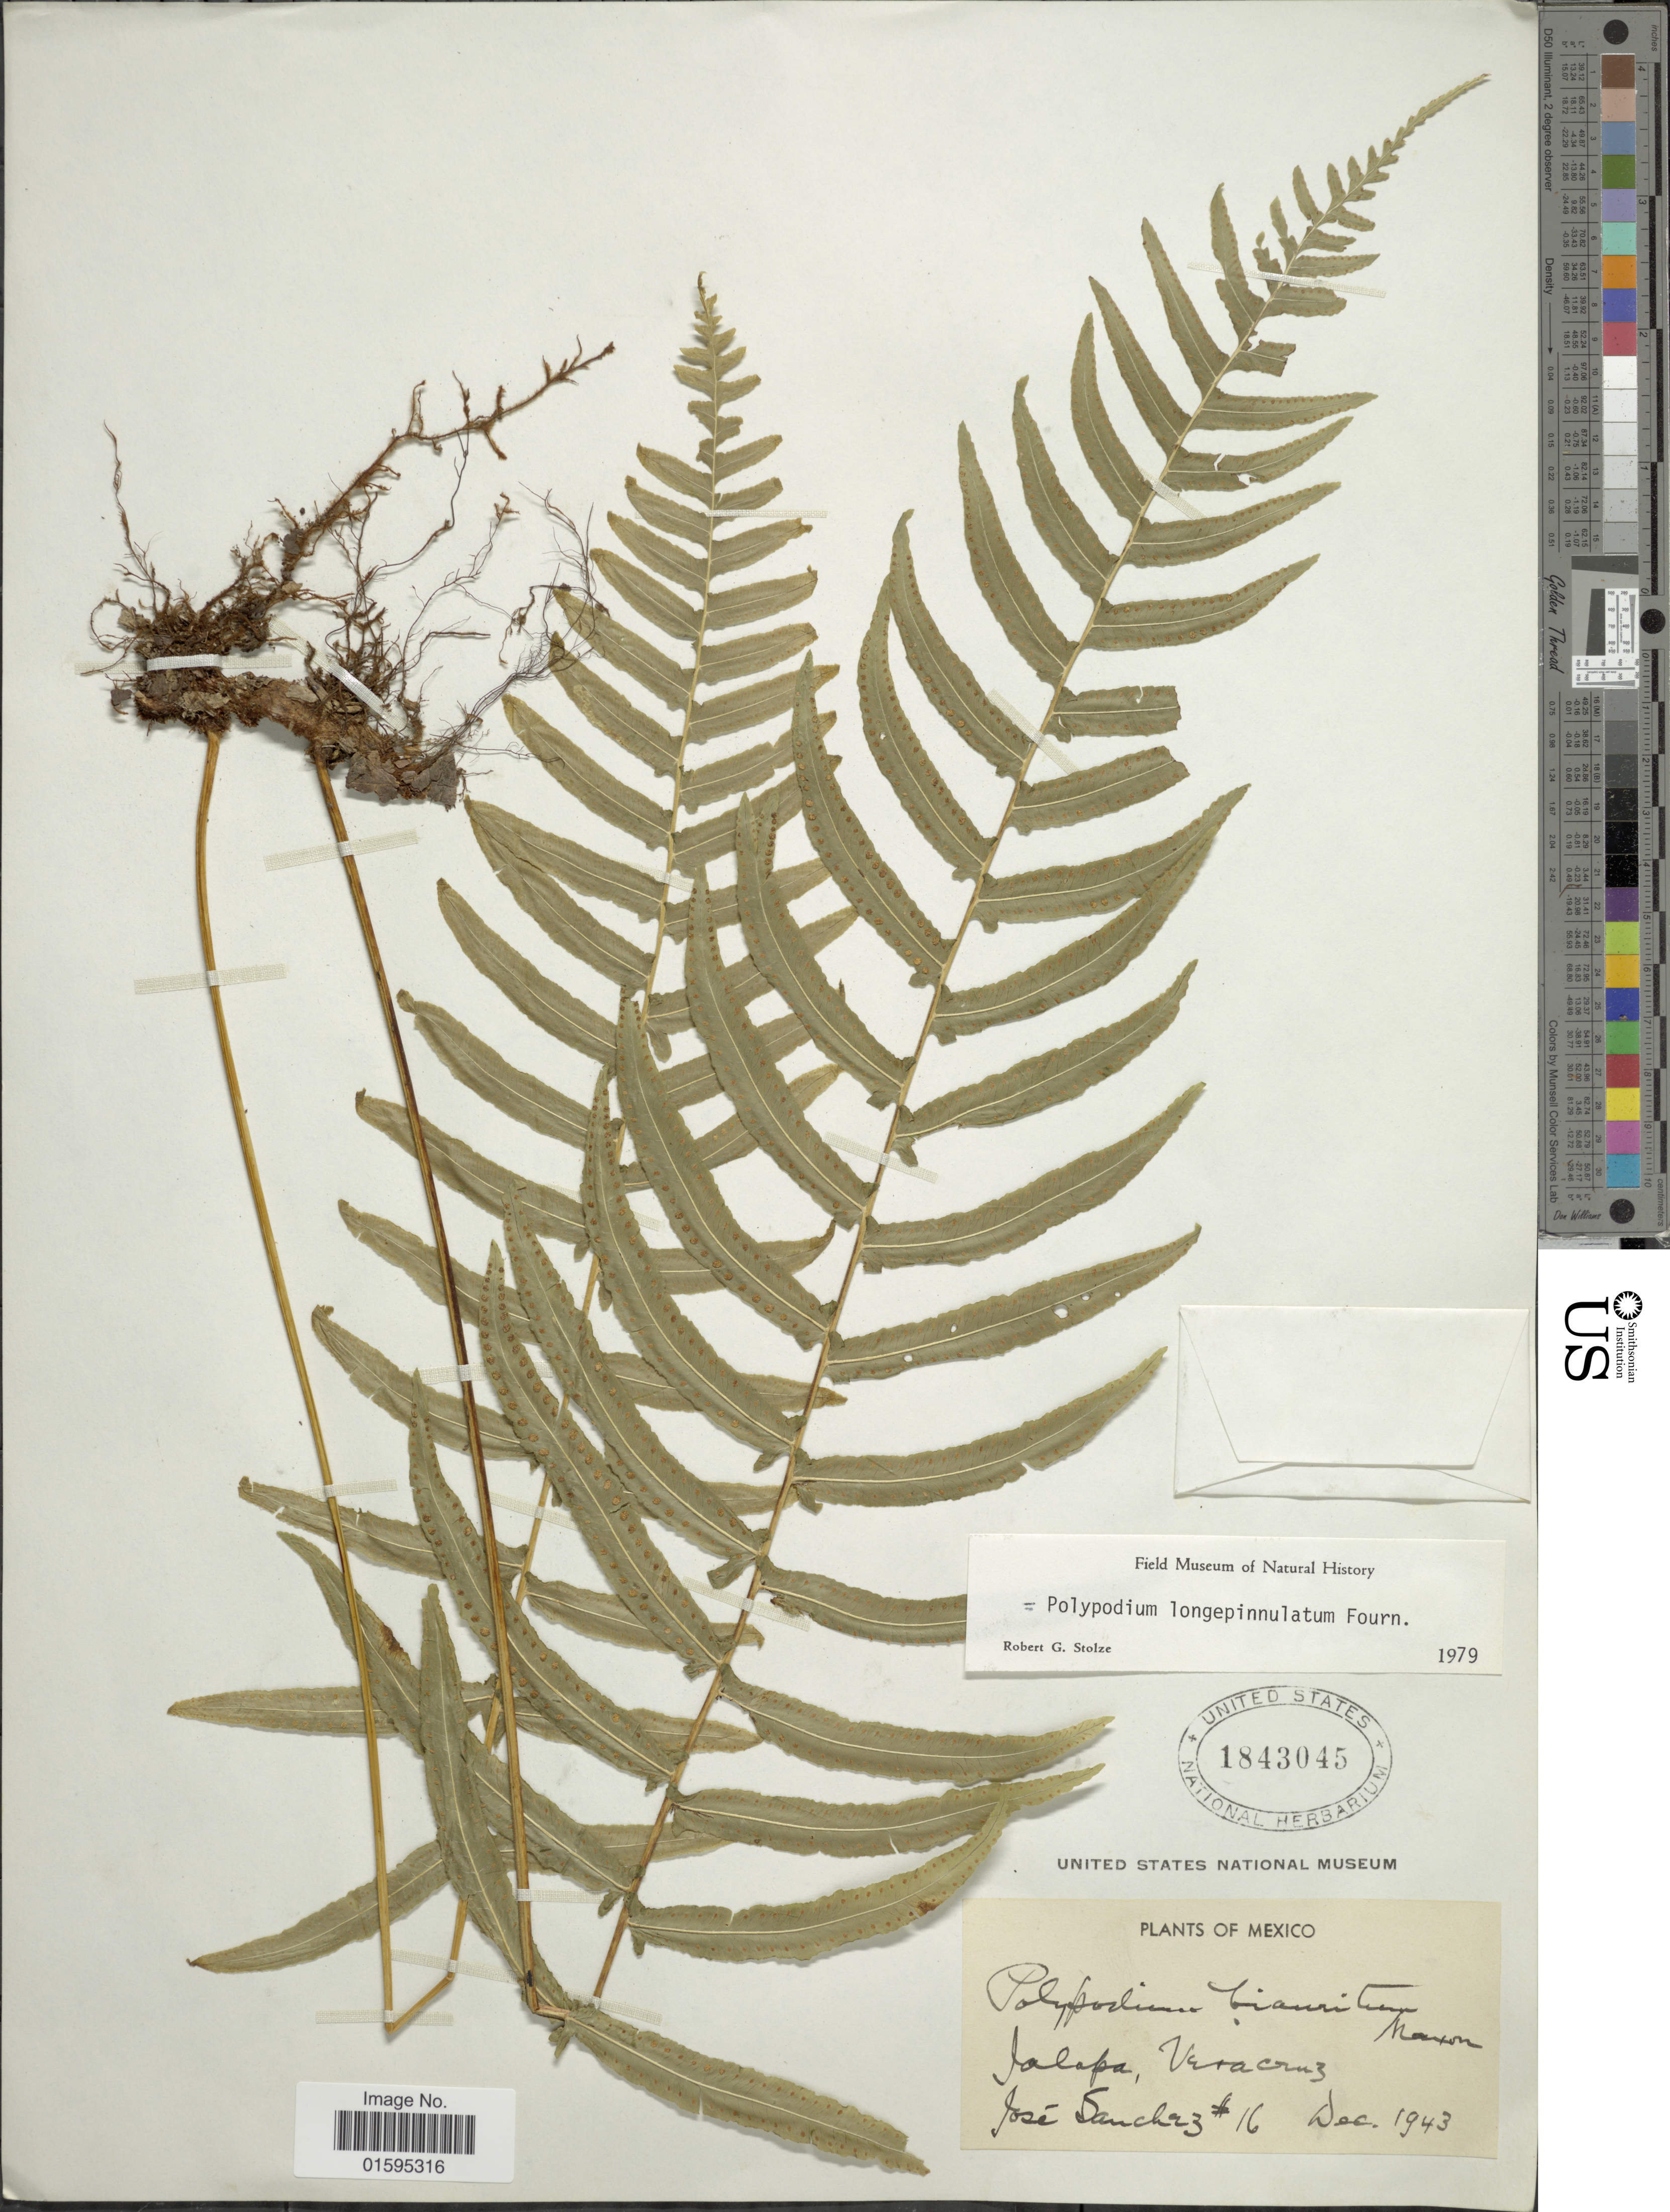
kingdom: Plantae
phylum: Tracheophyta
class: Polypodiopsida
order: Polypodiales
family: Polypodiaceae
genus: Polypodium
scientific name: Polypodium longepinnulatum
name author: E. Fourn.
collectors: J. Sánchez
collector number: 16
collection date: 1943-12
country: Mexico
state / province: Veracruz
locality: Jalapa, Veracruz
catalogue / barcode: US 1843045